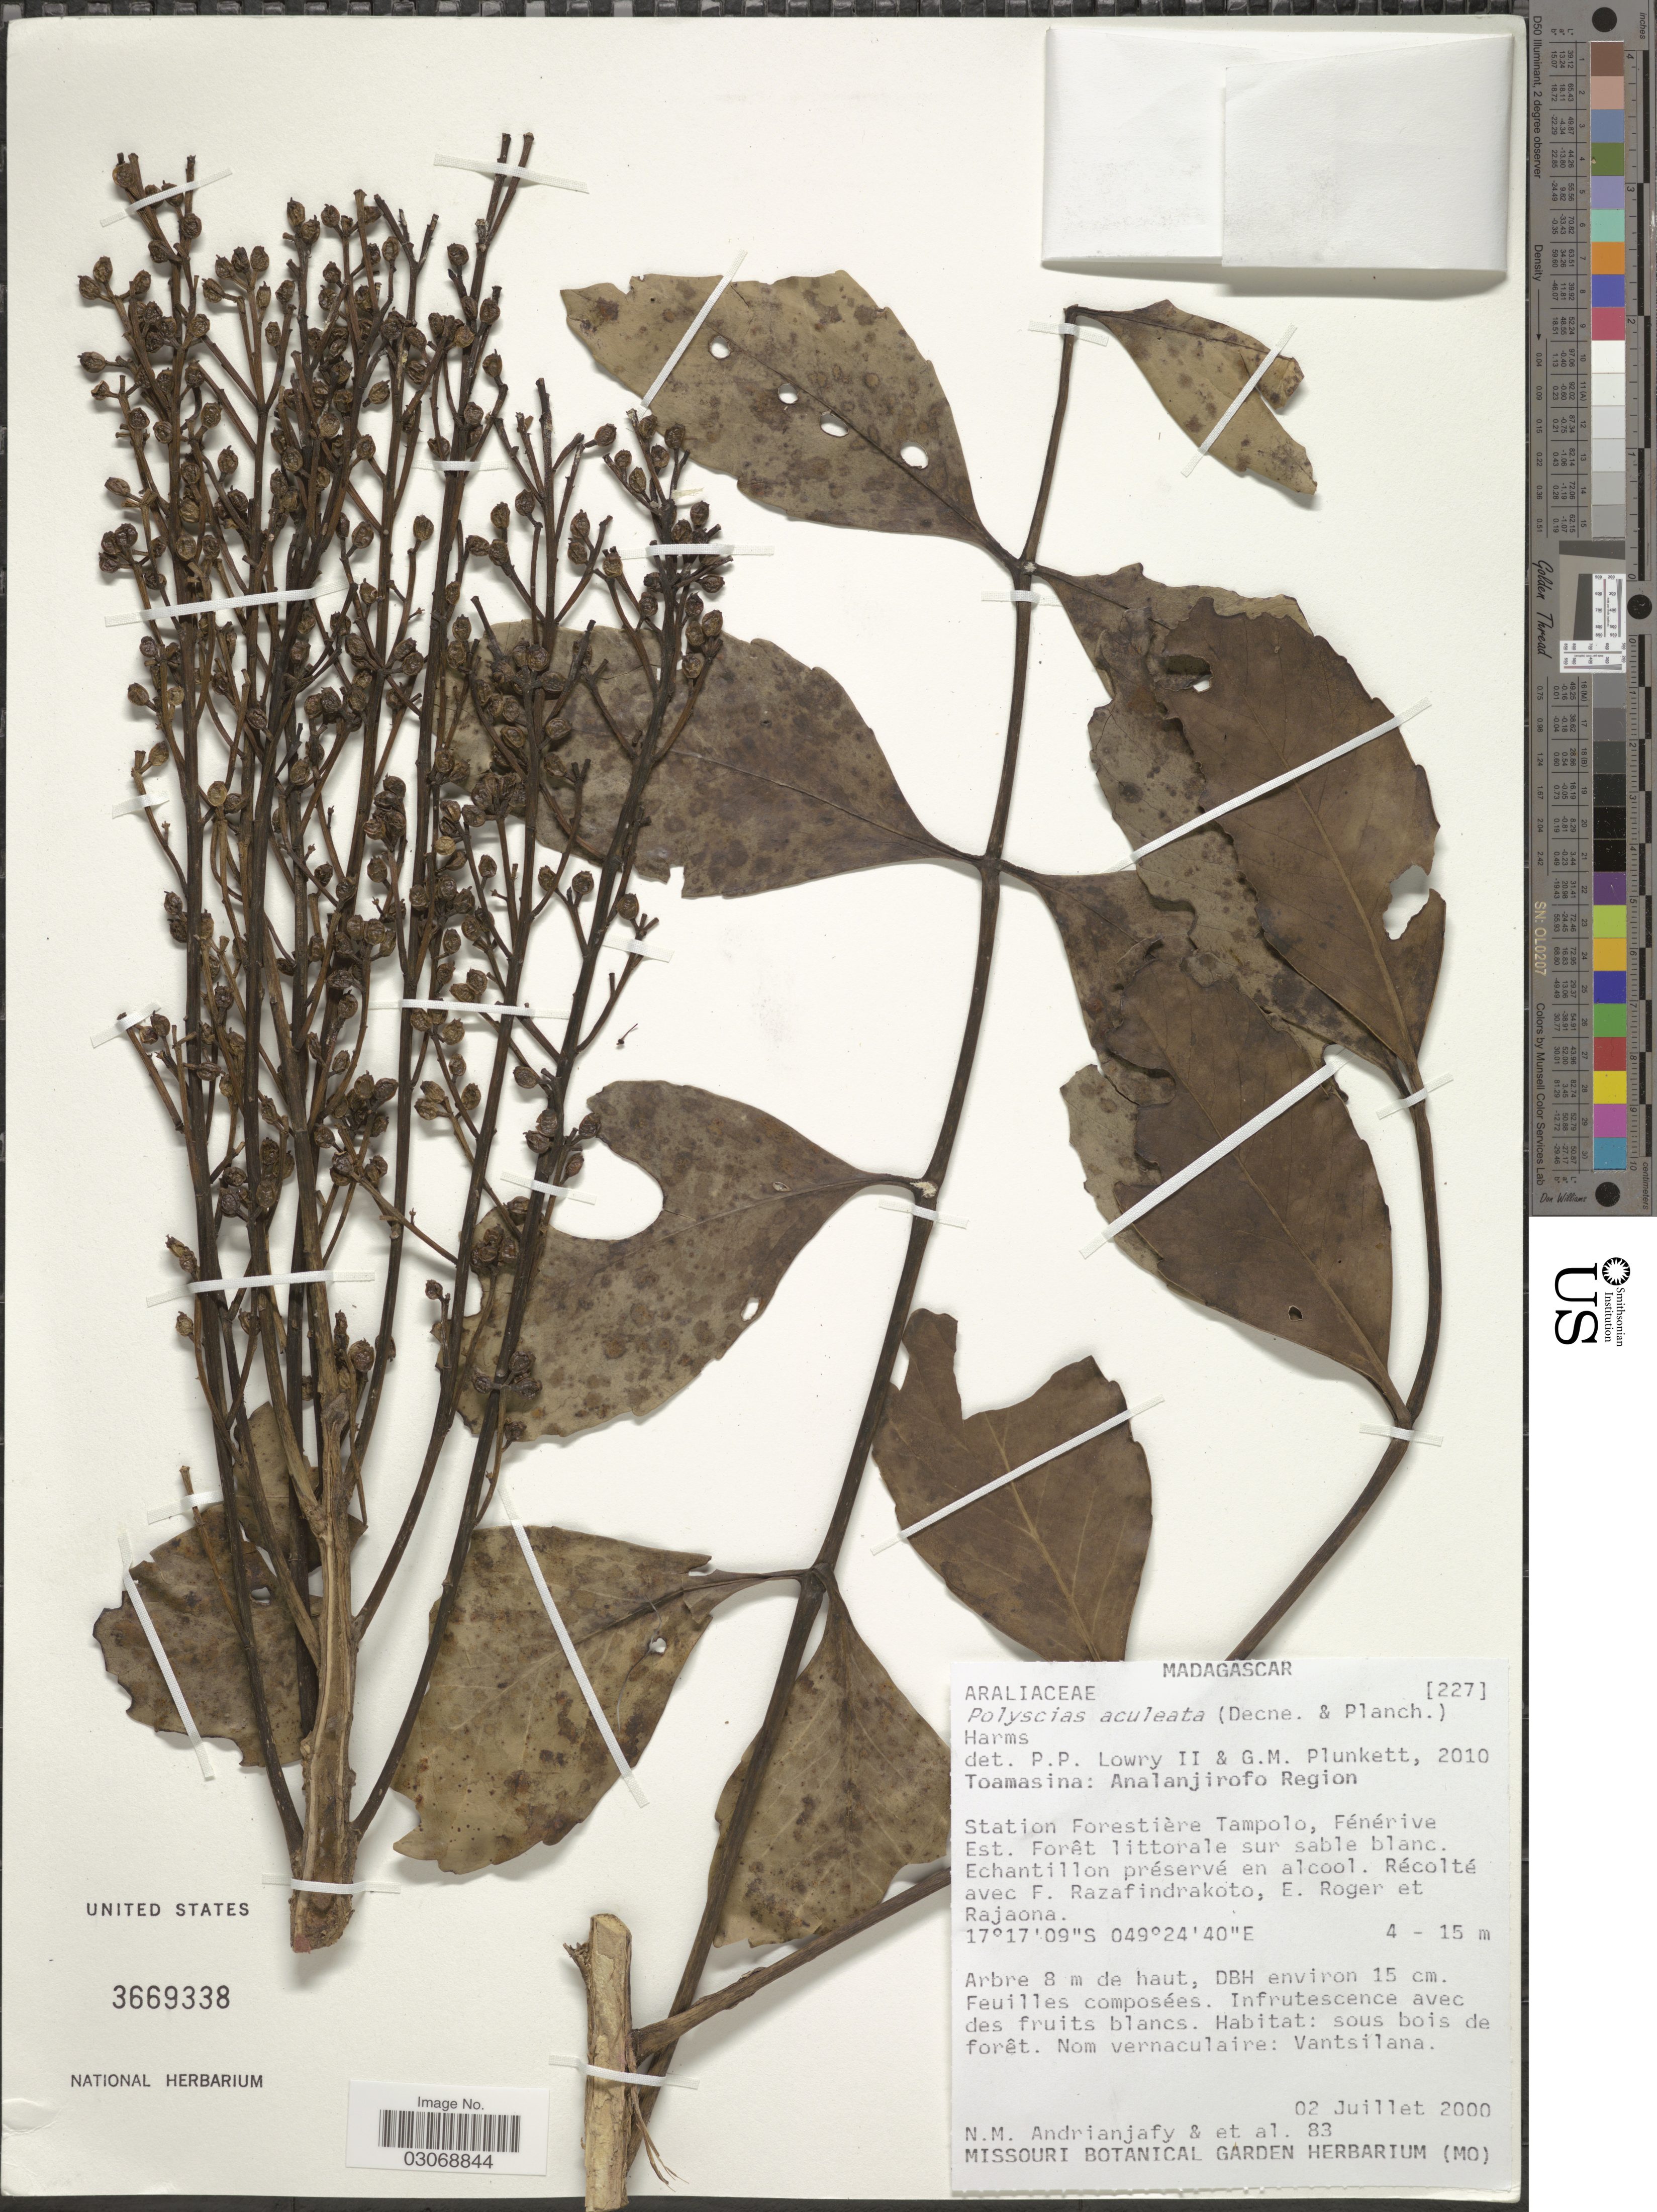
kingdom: Plantae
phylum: Tracheophyta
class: Magnoliopsida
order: Apiales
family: Araliaceae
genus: Polyscias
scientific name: Polyscias aculeata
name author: Harms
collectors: N. M. Andrianjafy, F. Y.Razafindrakoto, E. Roger & Rajaona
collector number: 83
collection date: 2000-07-02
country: Madagascar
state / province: Analanjirofo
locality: Analanjirofo Region. Station Forestière Tampolo, Fénérive Est. Forêt littorale sur sable blanc.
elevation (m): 4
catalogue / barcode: US 3669338